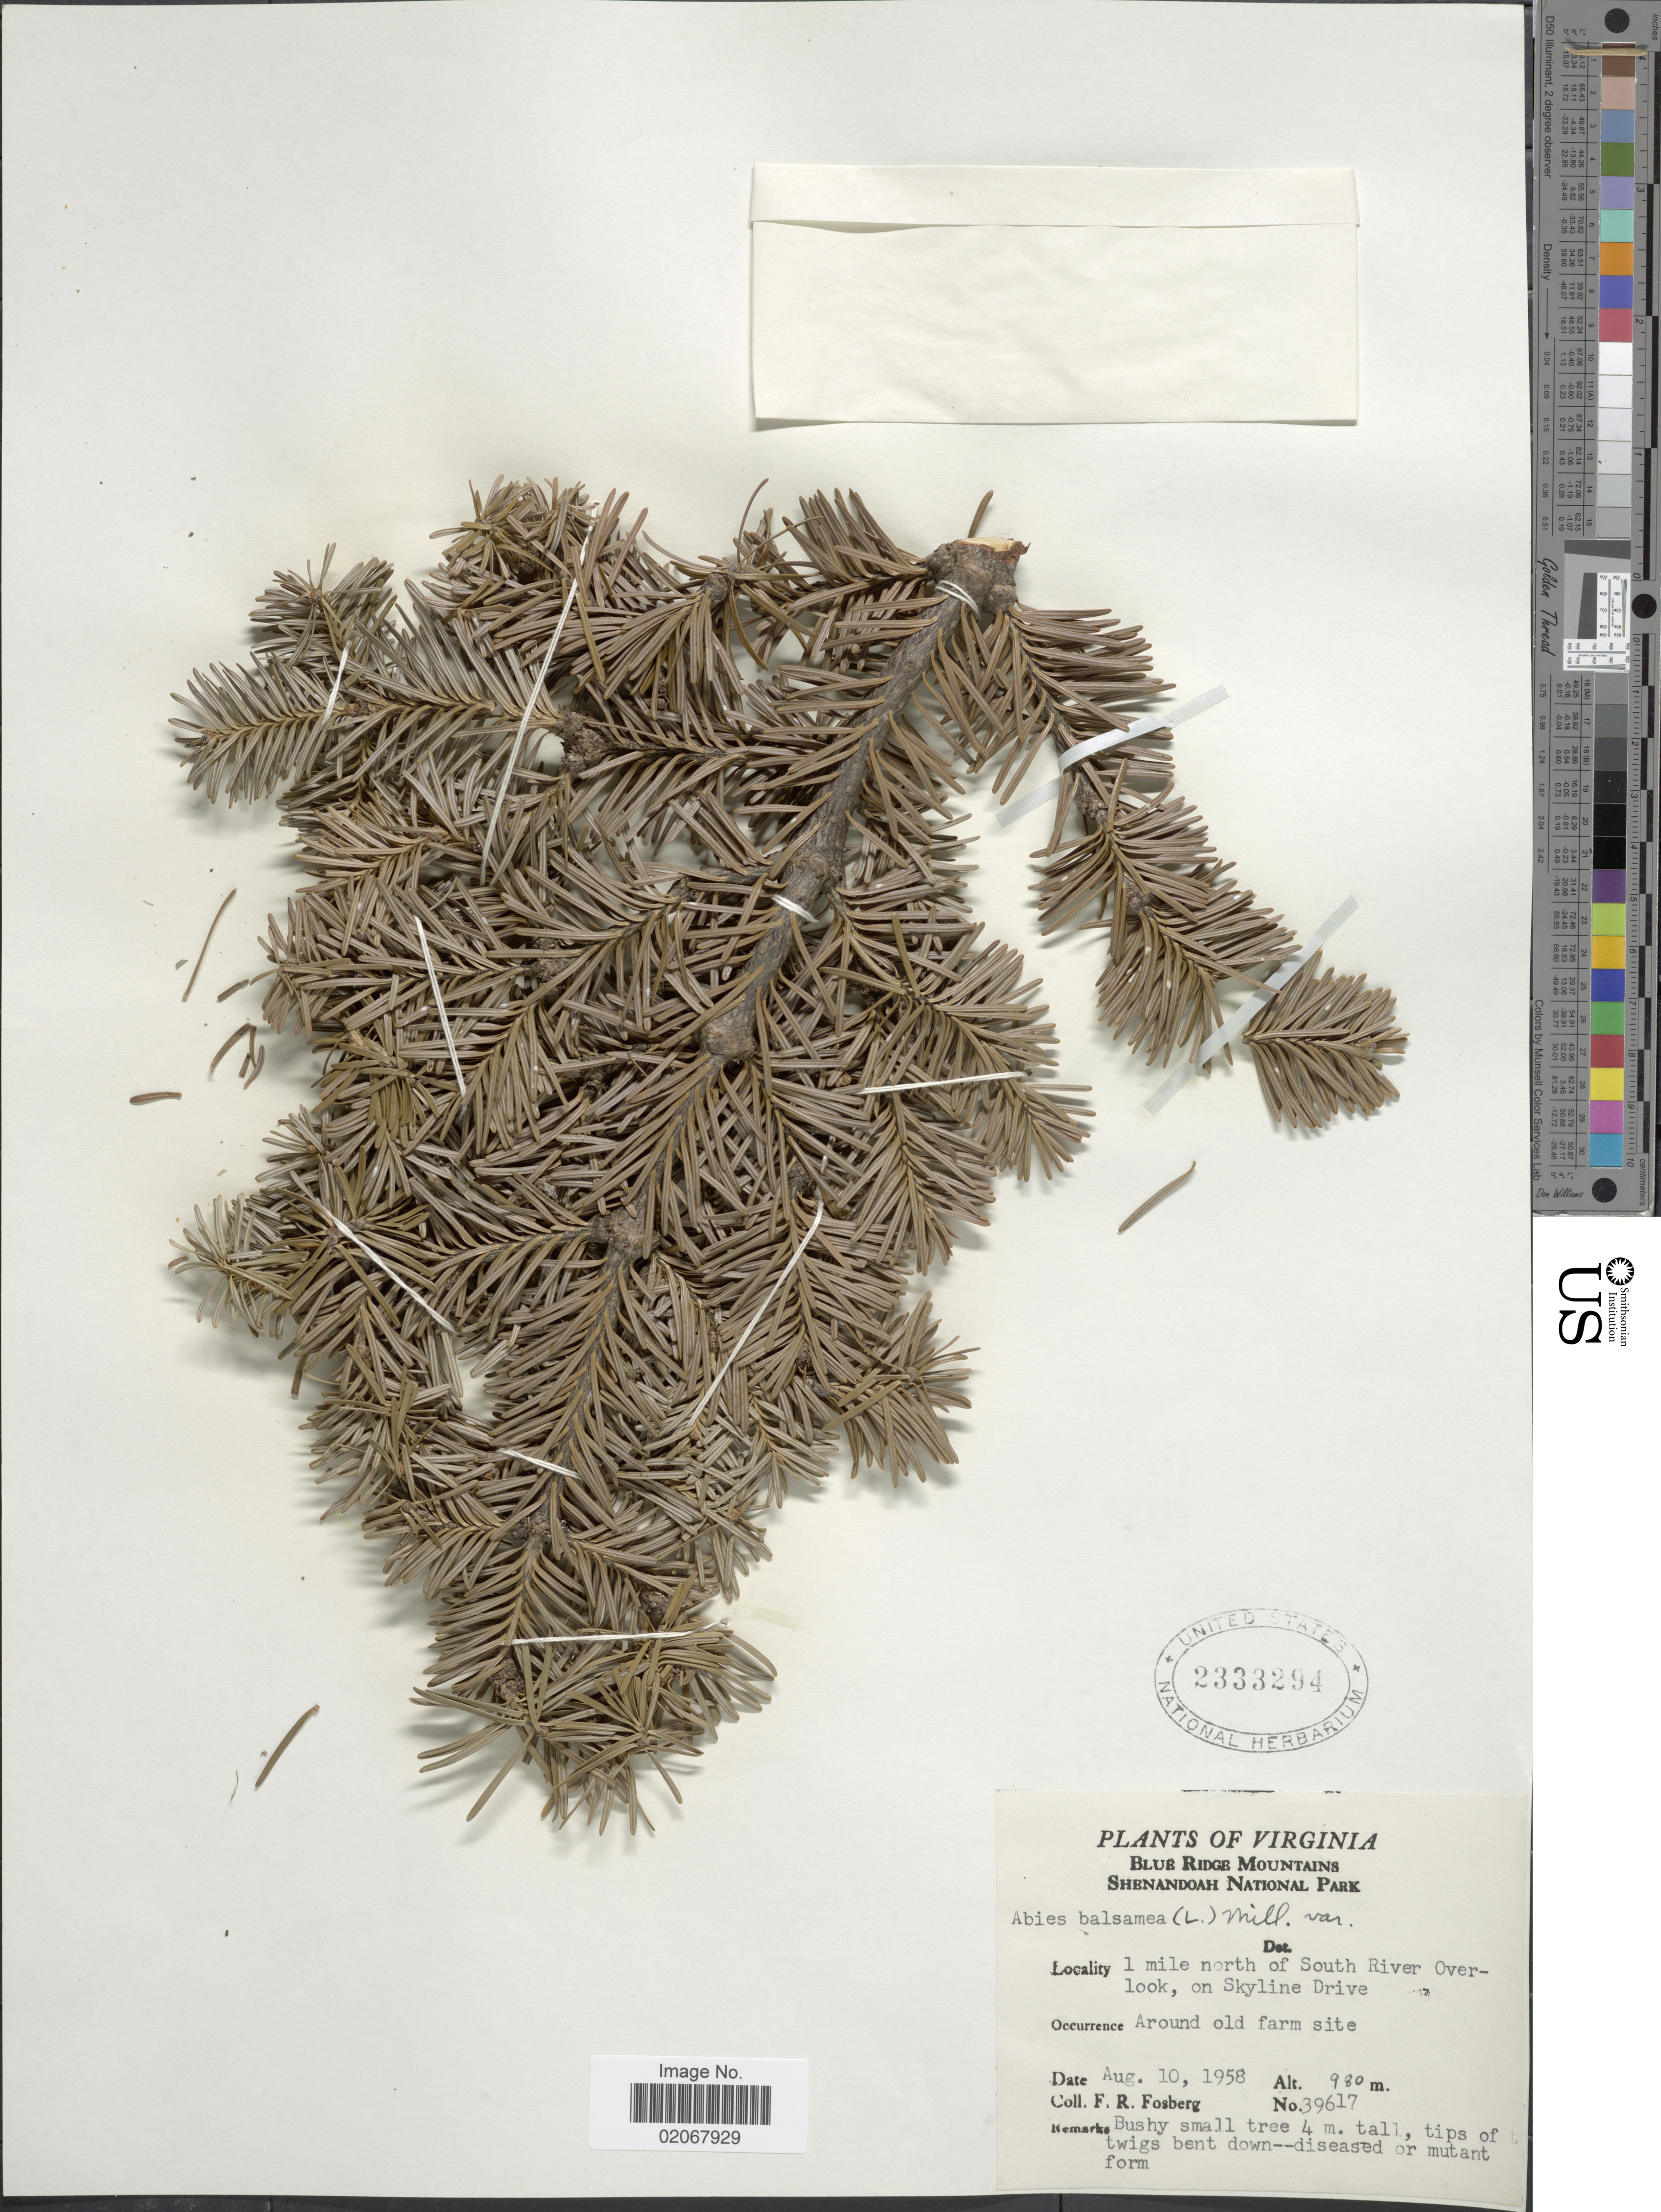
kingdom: Plantae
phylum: Tracheophyta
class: Pinopsida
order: Pinales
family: Pinaceae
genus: Abies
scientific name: Abies balsamea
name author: (L.) Mill.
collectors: F. R. Fosberg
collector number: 39617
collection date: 1958-08-10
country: United States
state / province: Virginia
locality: Blue Ridge Mountains, Shenandoah National Park, 1 mile north of South River Overlook, on Skyline Drive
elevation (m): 980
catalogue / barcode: US 2333294